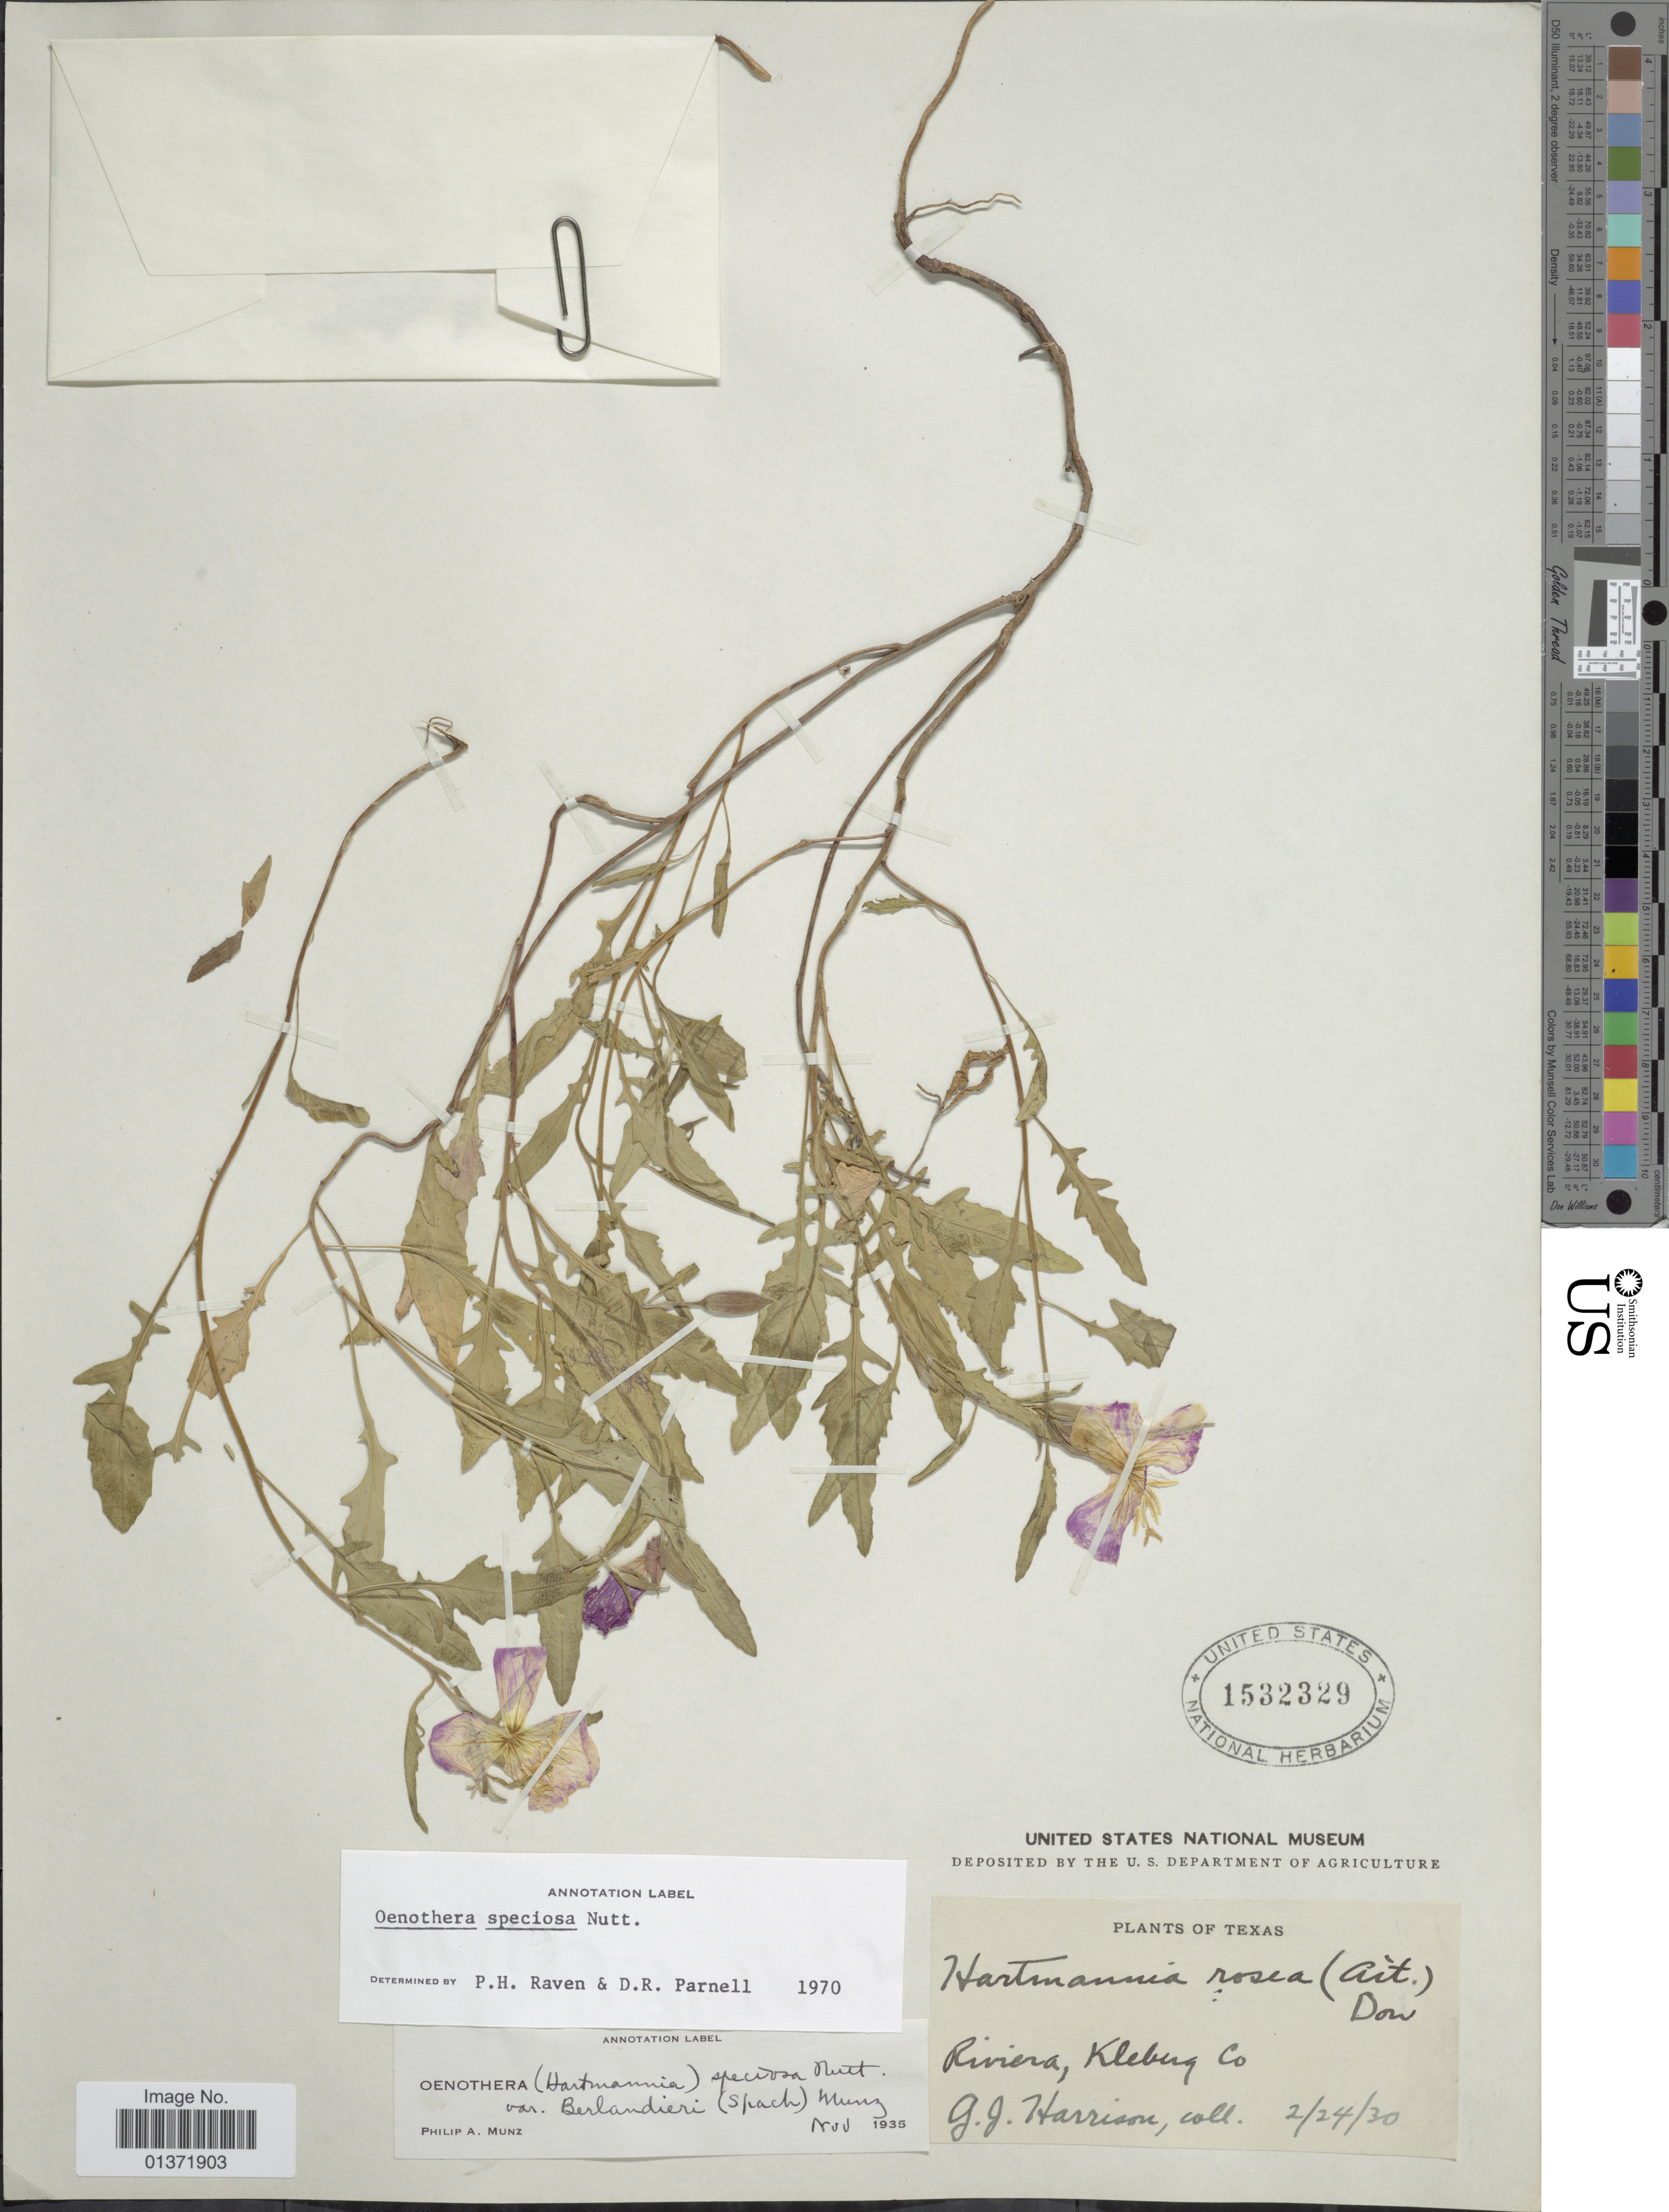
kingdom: Plantae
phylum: Tracheophyta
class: Magnoliopsida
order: Myrtales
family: Onagraceae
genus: Oenothera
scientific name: Oenothera speciosa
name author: Nutt.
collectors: G. J. Harrison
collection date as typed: Transcribed d/m/y: 24/2/30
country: United States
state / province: Texas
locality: Riviera, Kleberg Co.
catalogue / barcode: US 1532329